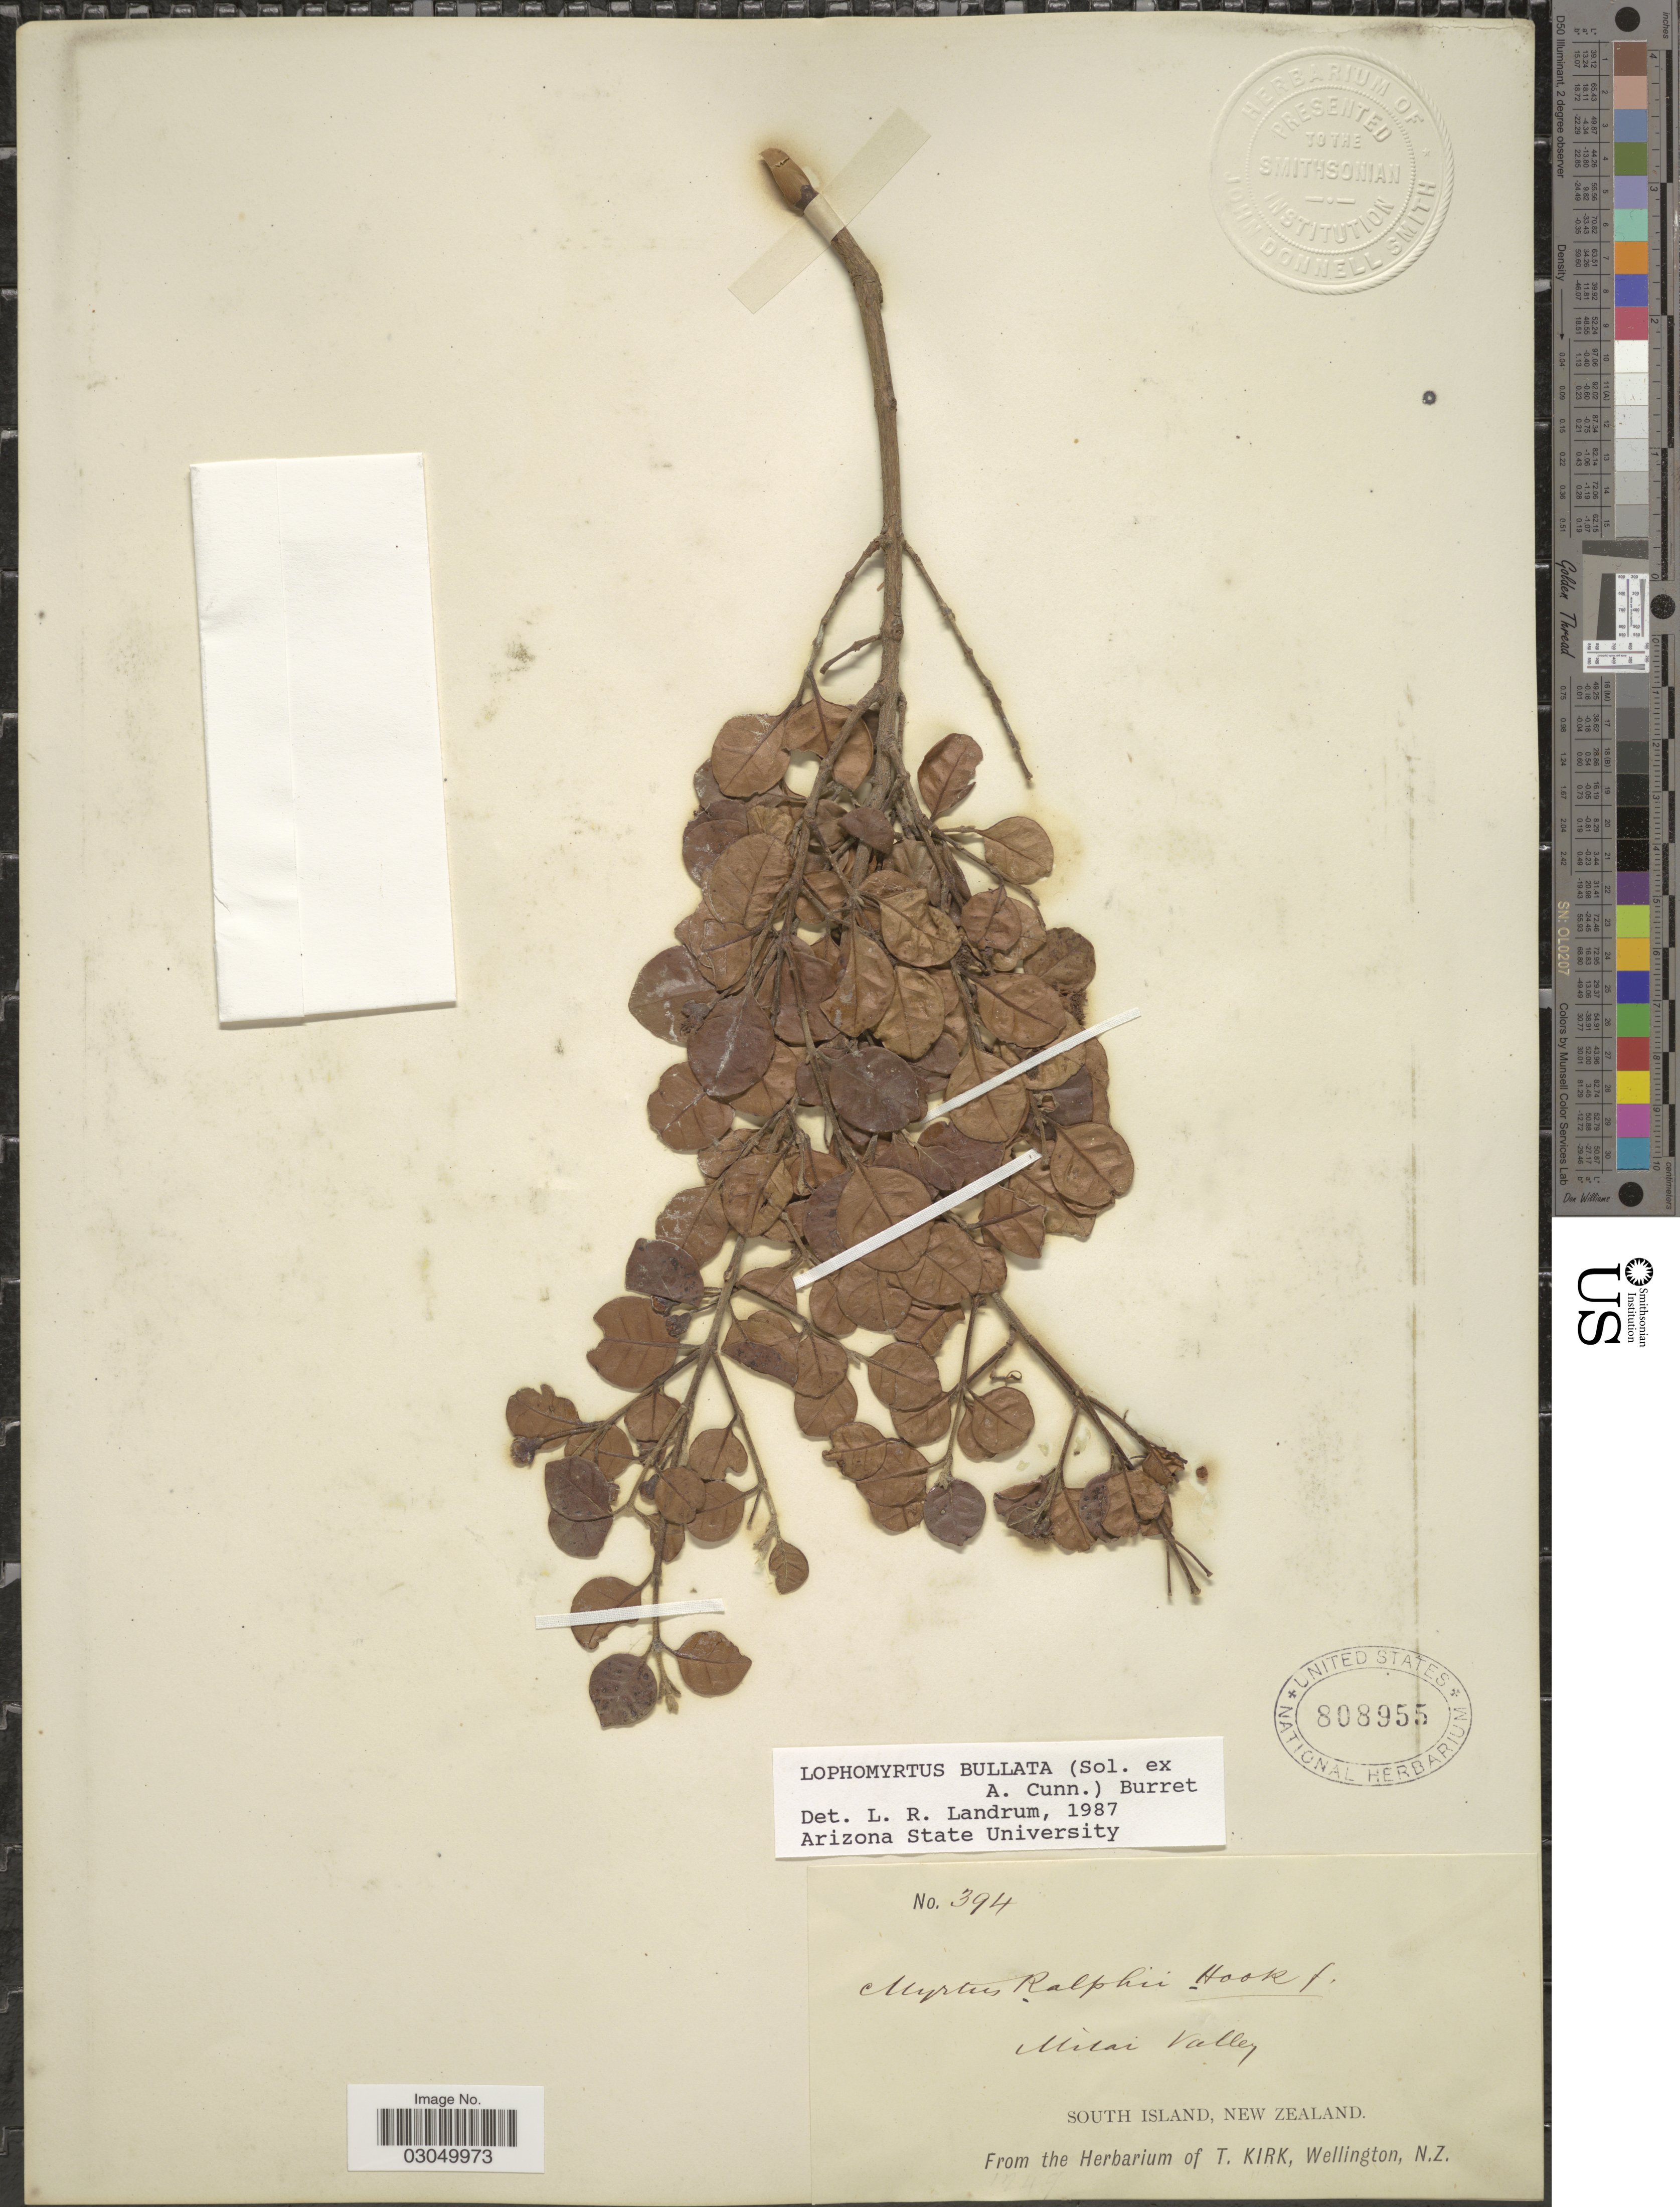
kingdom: Plantae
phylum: Tracheophyta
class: Magnoliopsida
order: Myrtales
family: Myrtaceae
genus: Lophomyrtus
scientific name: Lophomyrtus bullata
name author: (Sol. ex A. Cunn.) Burret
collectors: ex herb. T. Kirk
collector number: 394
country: New Zealand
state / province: Wellington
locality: South Island. Mitai [Maitai] Valley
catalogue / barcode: US 808955